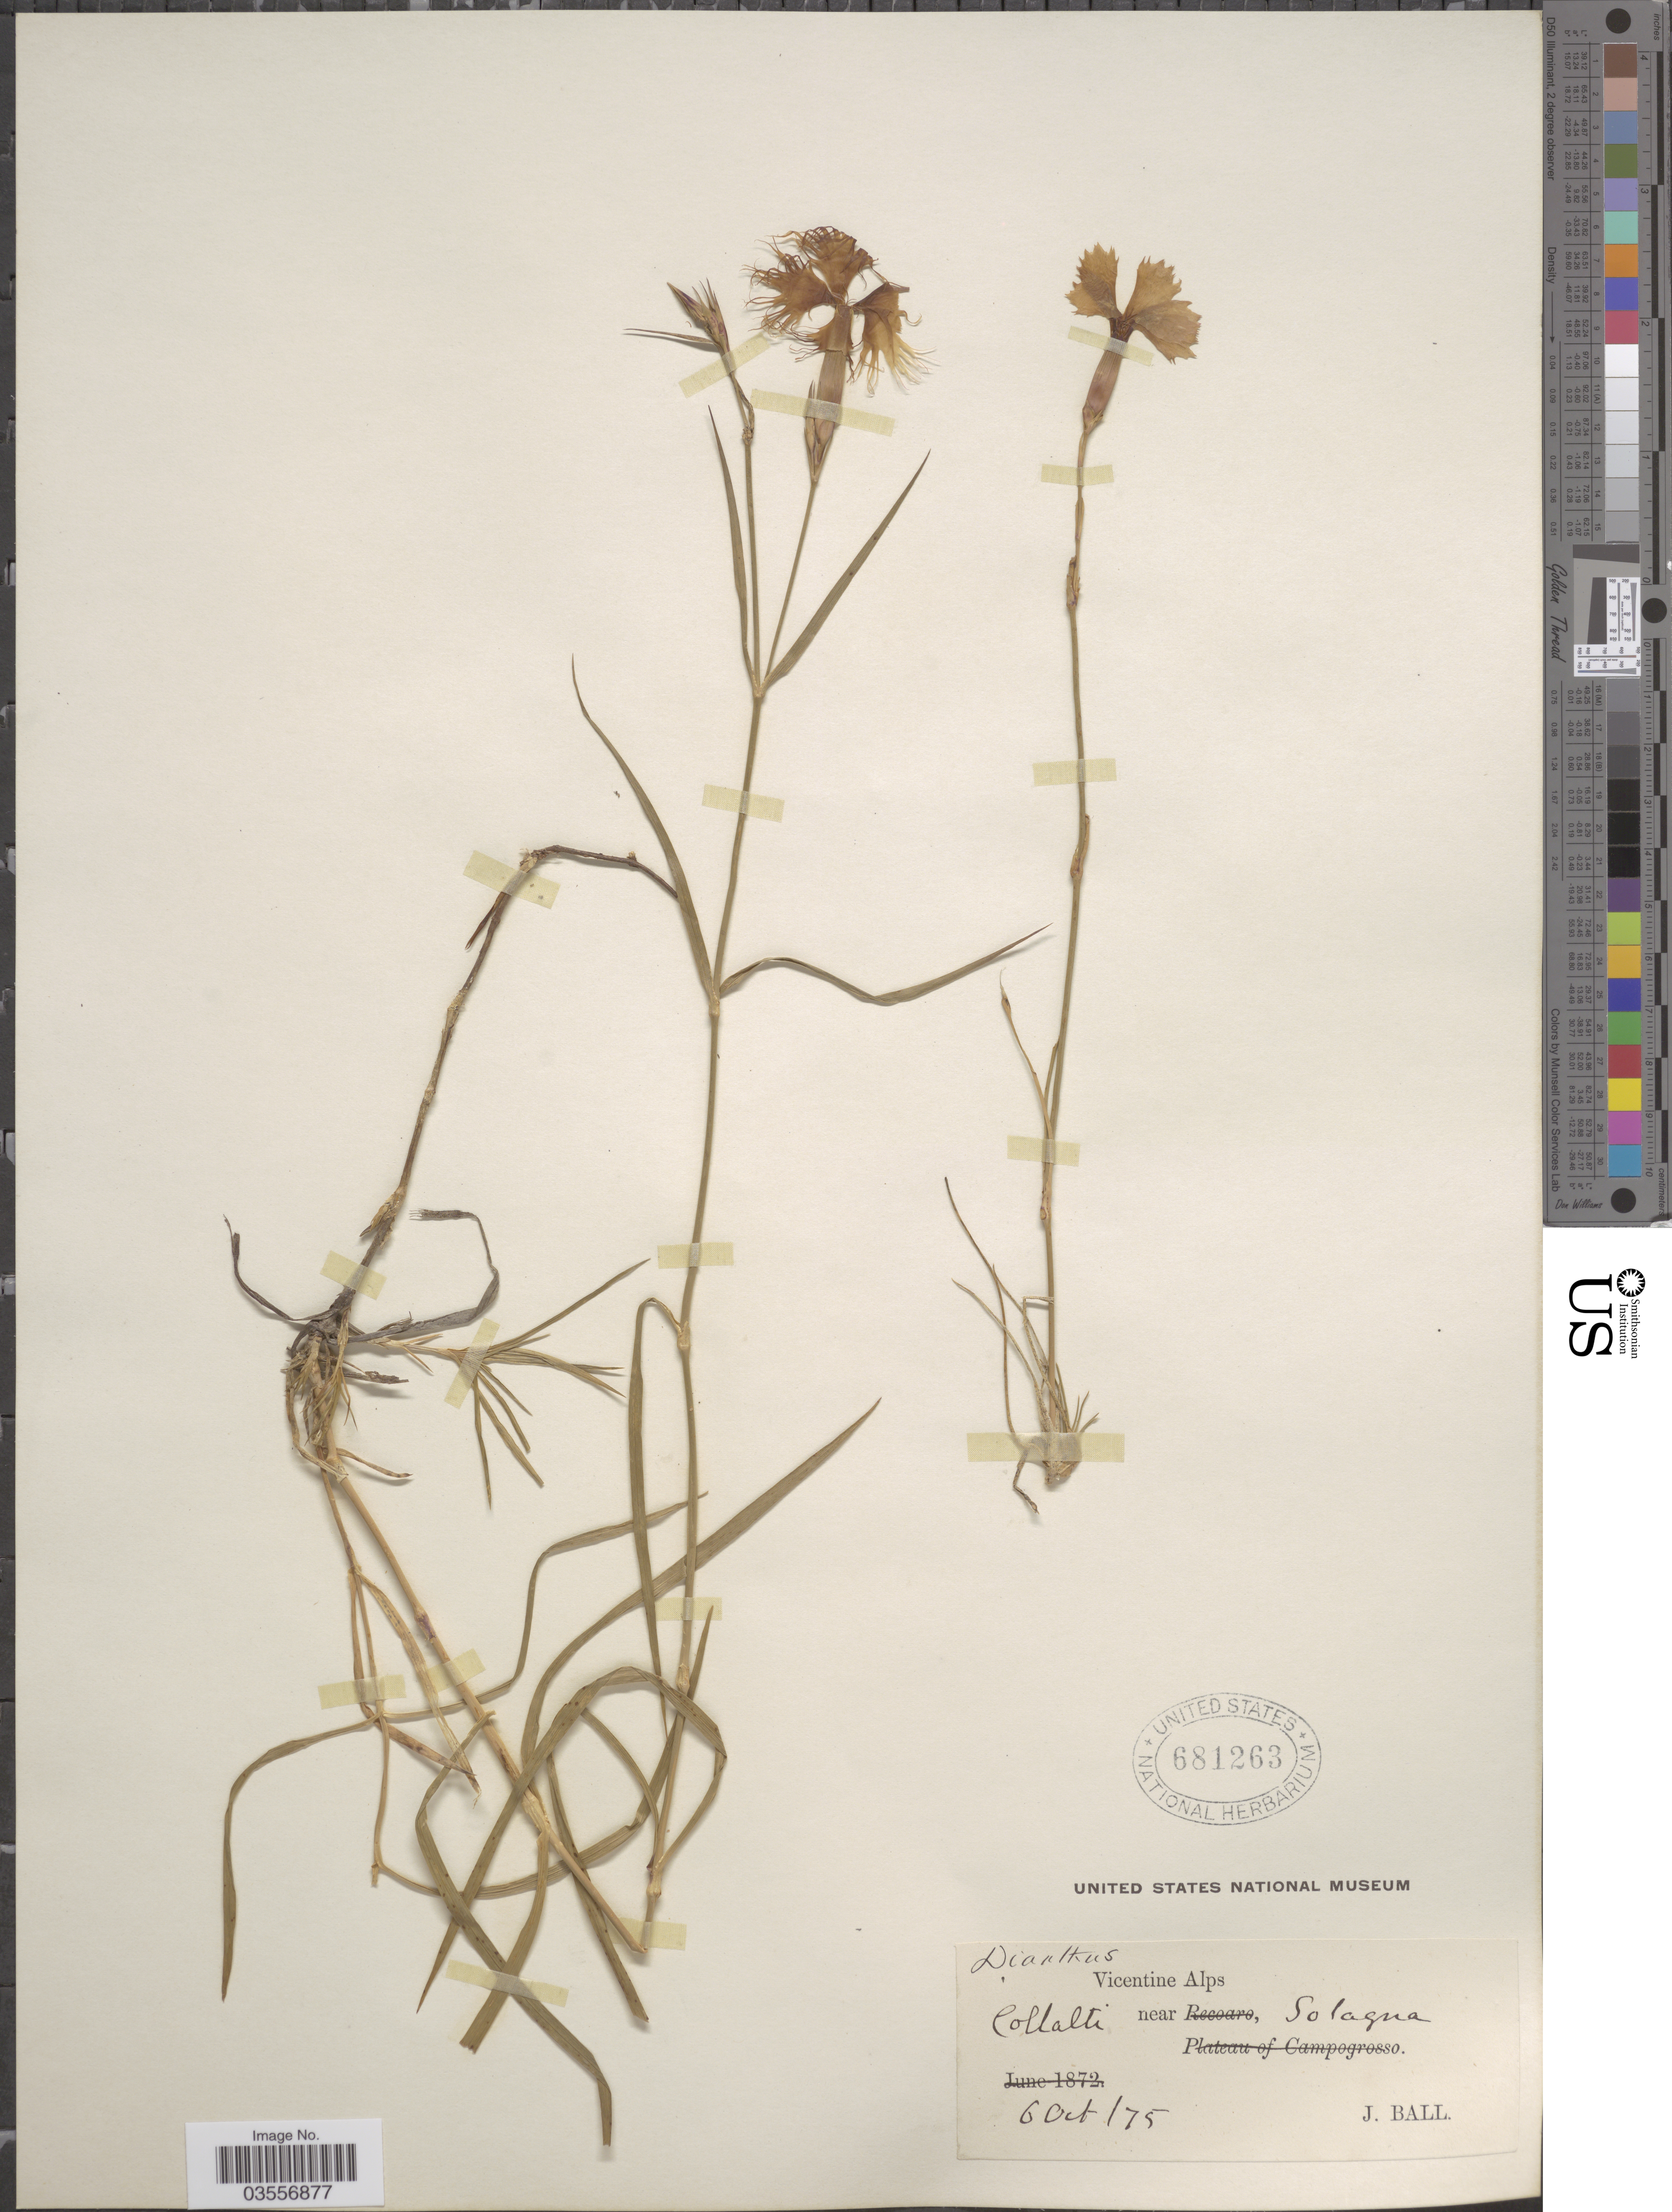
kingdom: Plantae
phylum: Tracheophyta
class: Magnoliopsida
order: Caryophyllales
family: Caryophyllaceae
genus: Dianthus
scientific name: Dianthus sp.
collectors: J. Ball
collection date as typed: Transcribed d/m/y: 6/10/75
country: Italy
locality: Vicentine Alps near Solagna. Collalti.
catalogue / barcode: US 681263